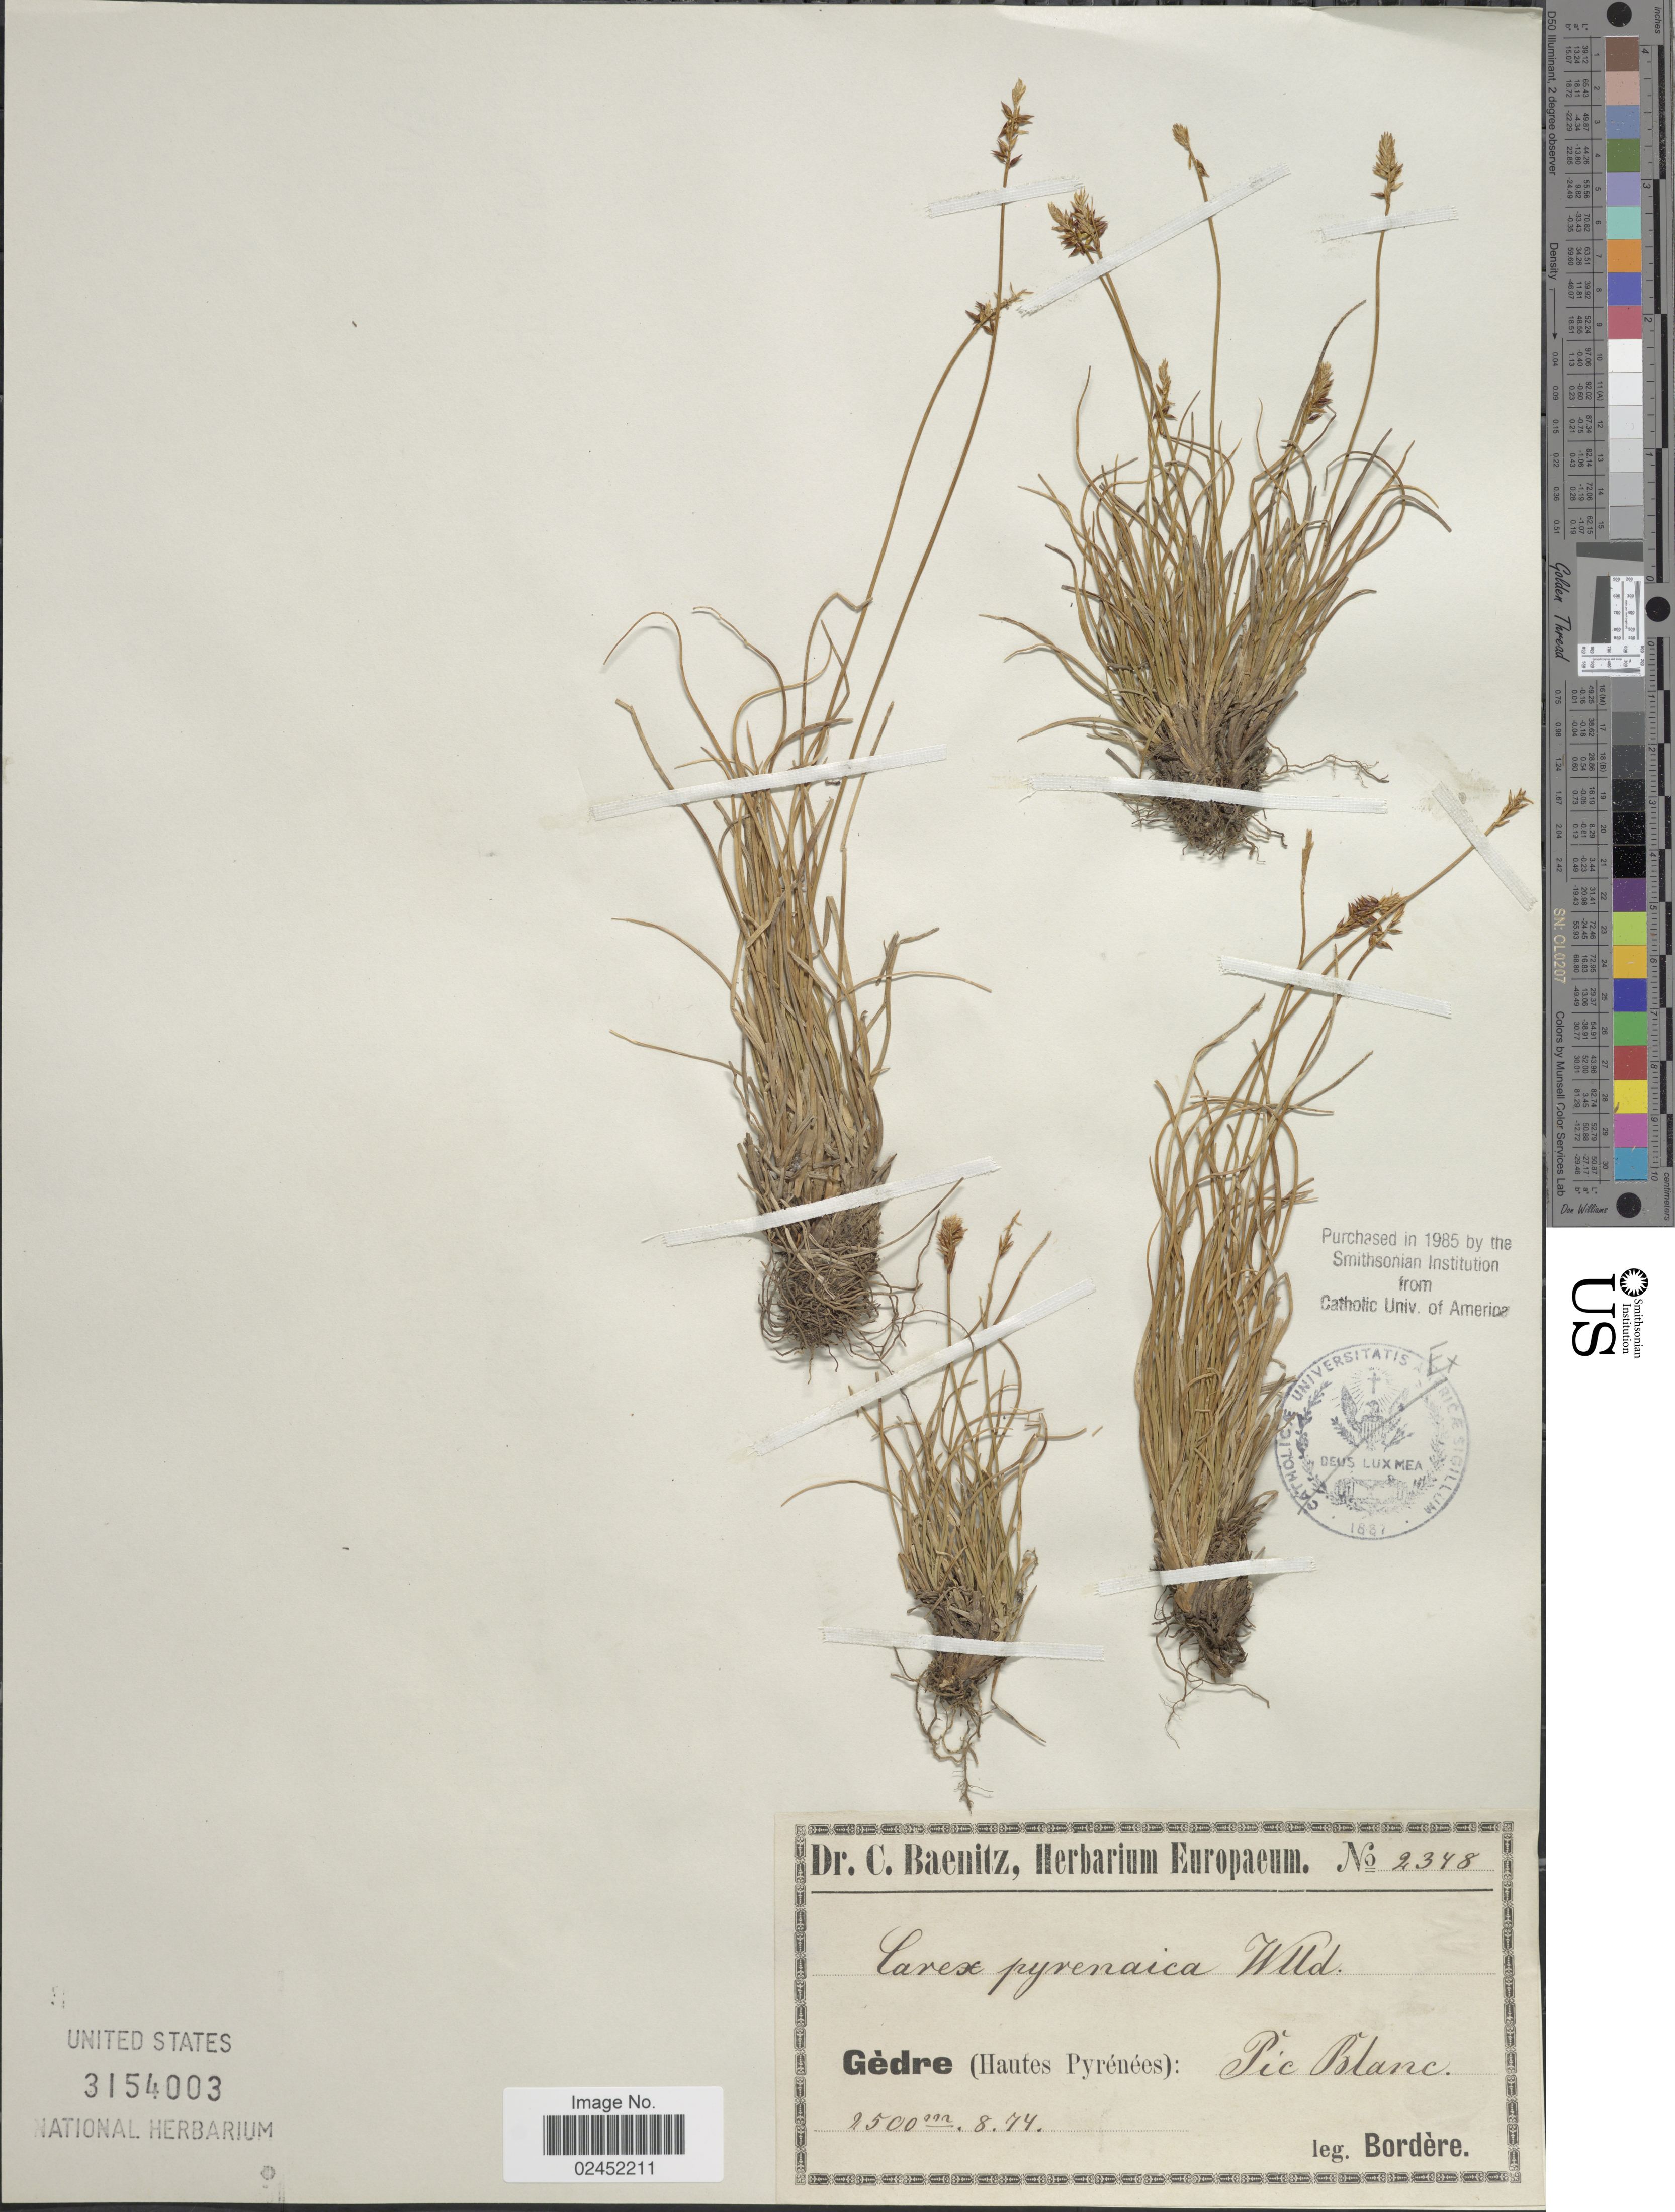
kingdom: Plantae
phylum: Tracheophyta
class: Liliopsida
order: Poales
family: Cyperaceae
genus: Carex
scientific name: Carex pyrenaica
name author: Wahlenb.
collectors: -. Bordère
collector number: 2348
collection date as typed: Transcribed d/m/y: /8/74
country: France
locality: Gedre (Hautes Pyrenee)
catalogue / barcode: US 3154003